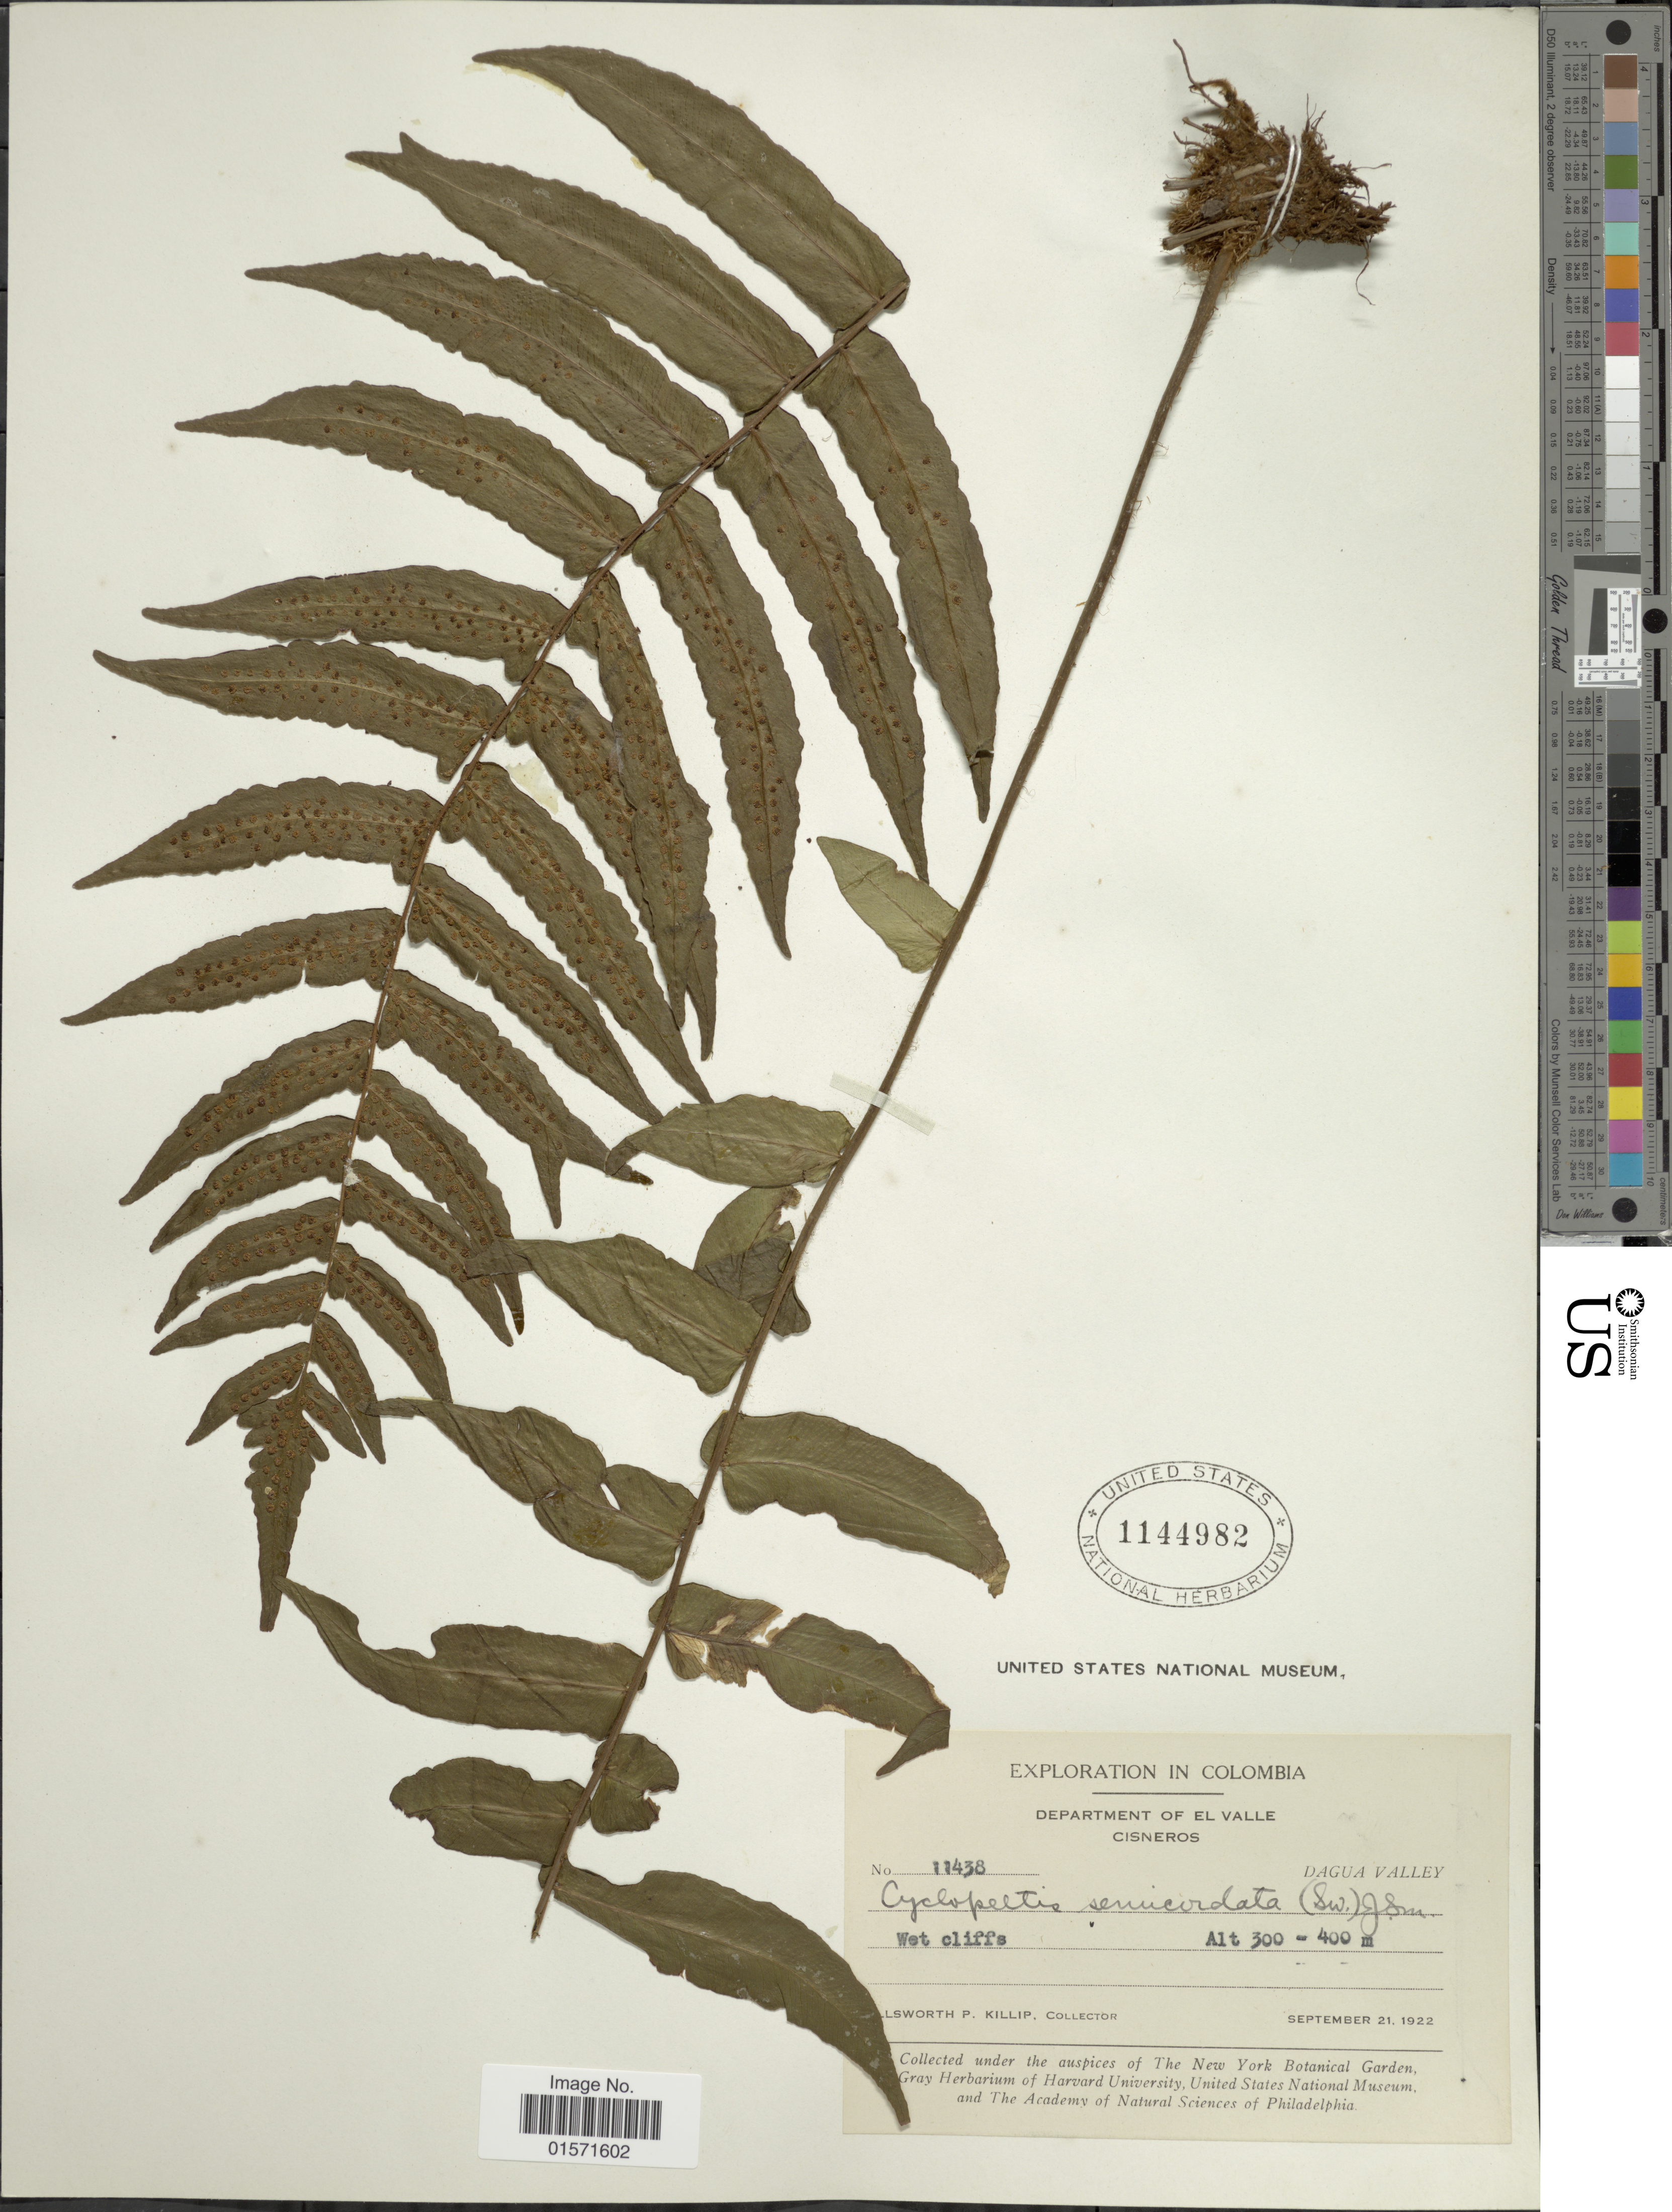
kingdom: Plantae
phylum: Tracheophyta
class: Polypodiopsida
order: Polypodiales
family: Lomariopsidaceae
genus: Cyclopeltis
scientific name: Cyclopeltis semicordata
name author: (Sw.) J. Sm.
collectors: E. P. Killip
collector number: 11438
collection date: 1922-09-21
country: Colombia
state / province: Valle del Cauca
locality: Department of El Valle. Cisneros. Dagua Valley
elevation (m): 300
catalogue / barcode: US 1144982